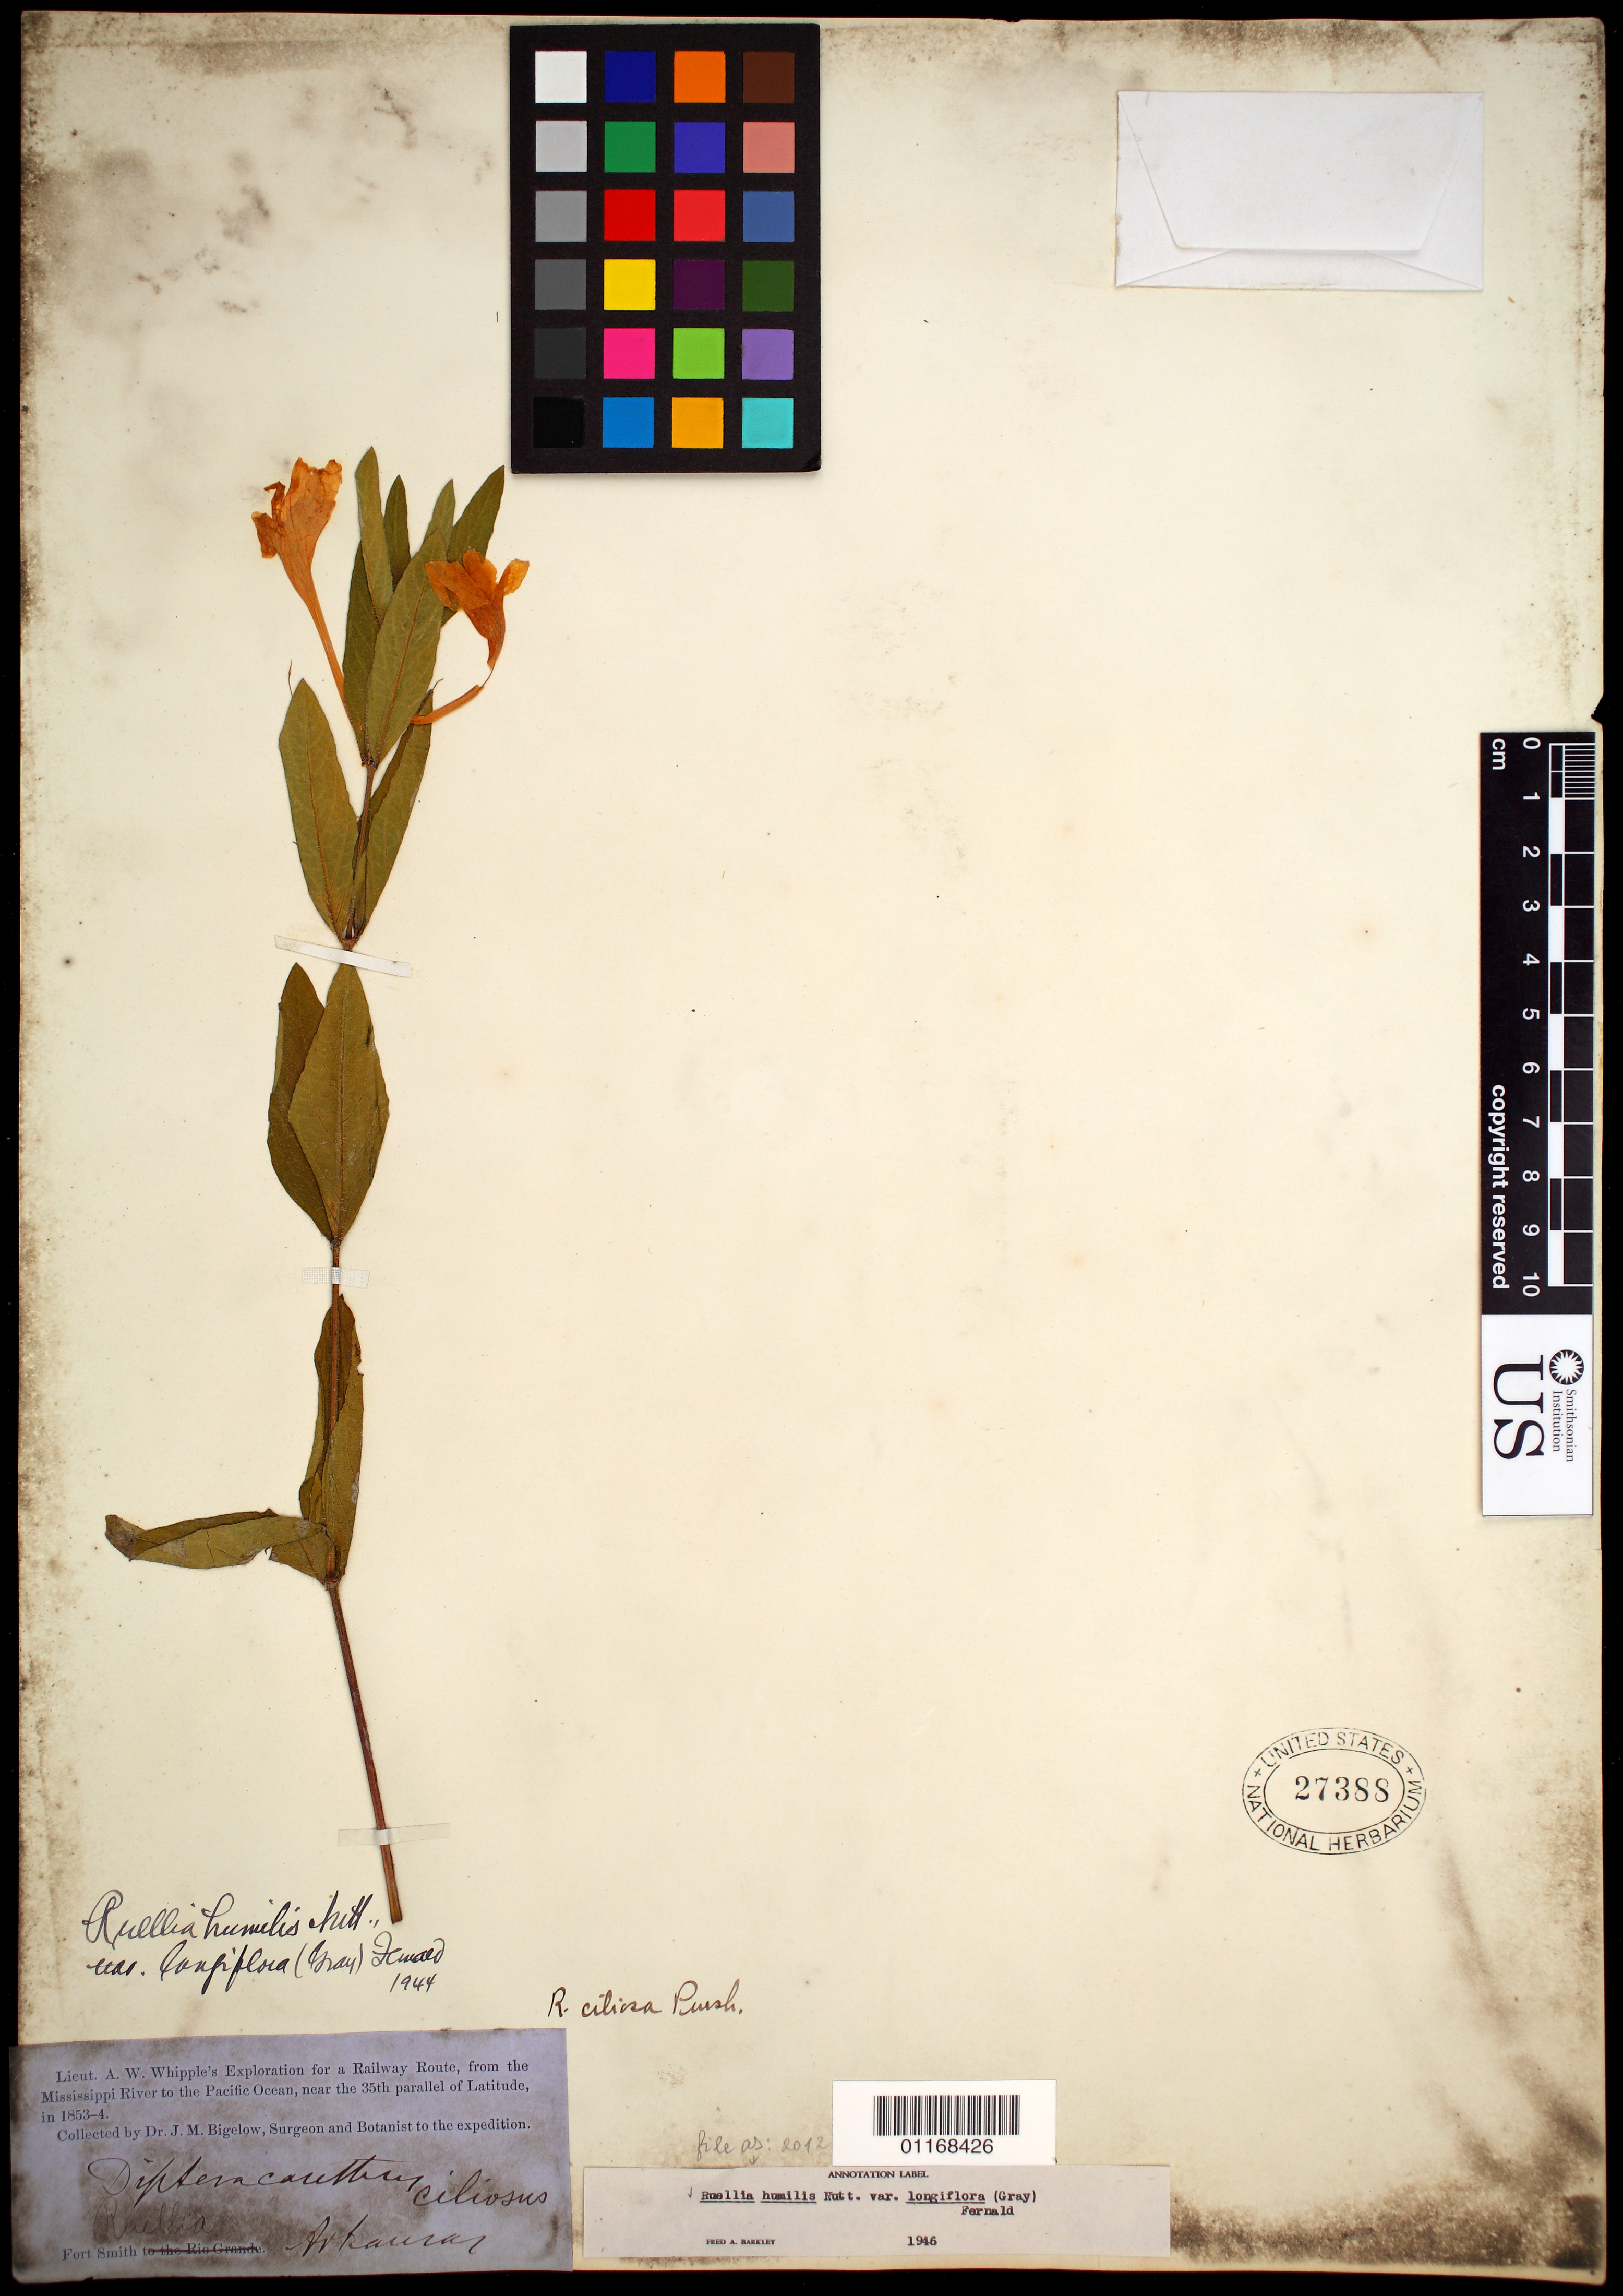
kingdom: Plantae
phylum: Tracheophyta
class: Magnoliopsida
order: Lamiales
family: Acanthaceae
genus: Ruellia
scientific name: Ruellia humilis var. longiflora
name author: (A. Gray) Fernald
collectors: J. M. Bigelow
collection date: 1853/1854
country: United States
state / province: Arkansas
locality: Fort Smith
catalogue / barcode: US 27388